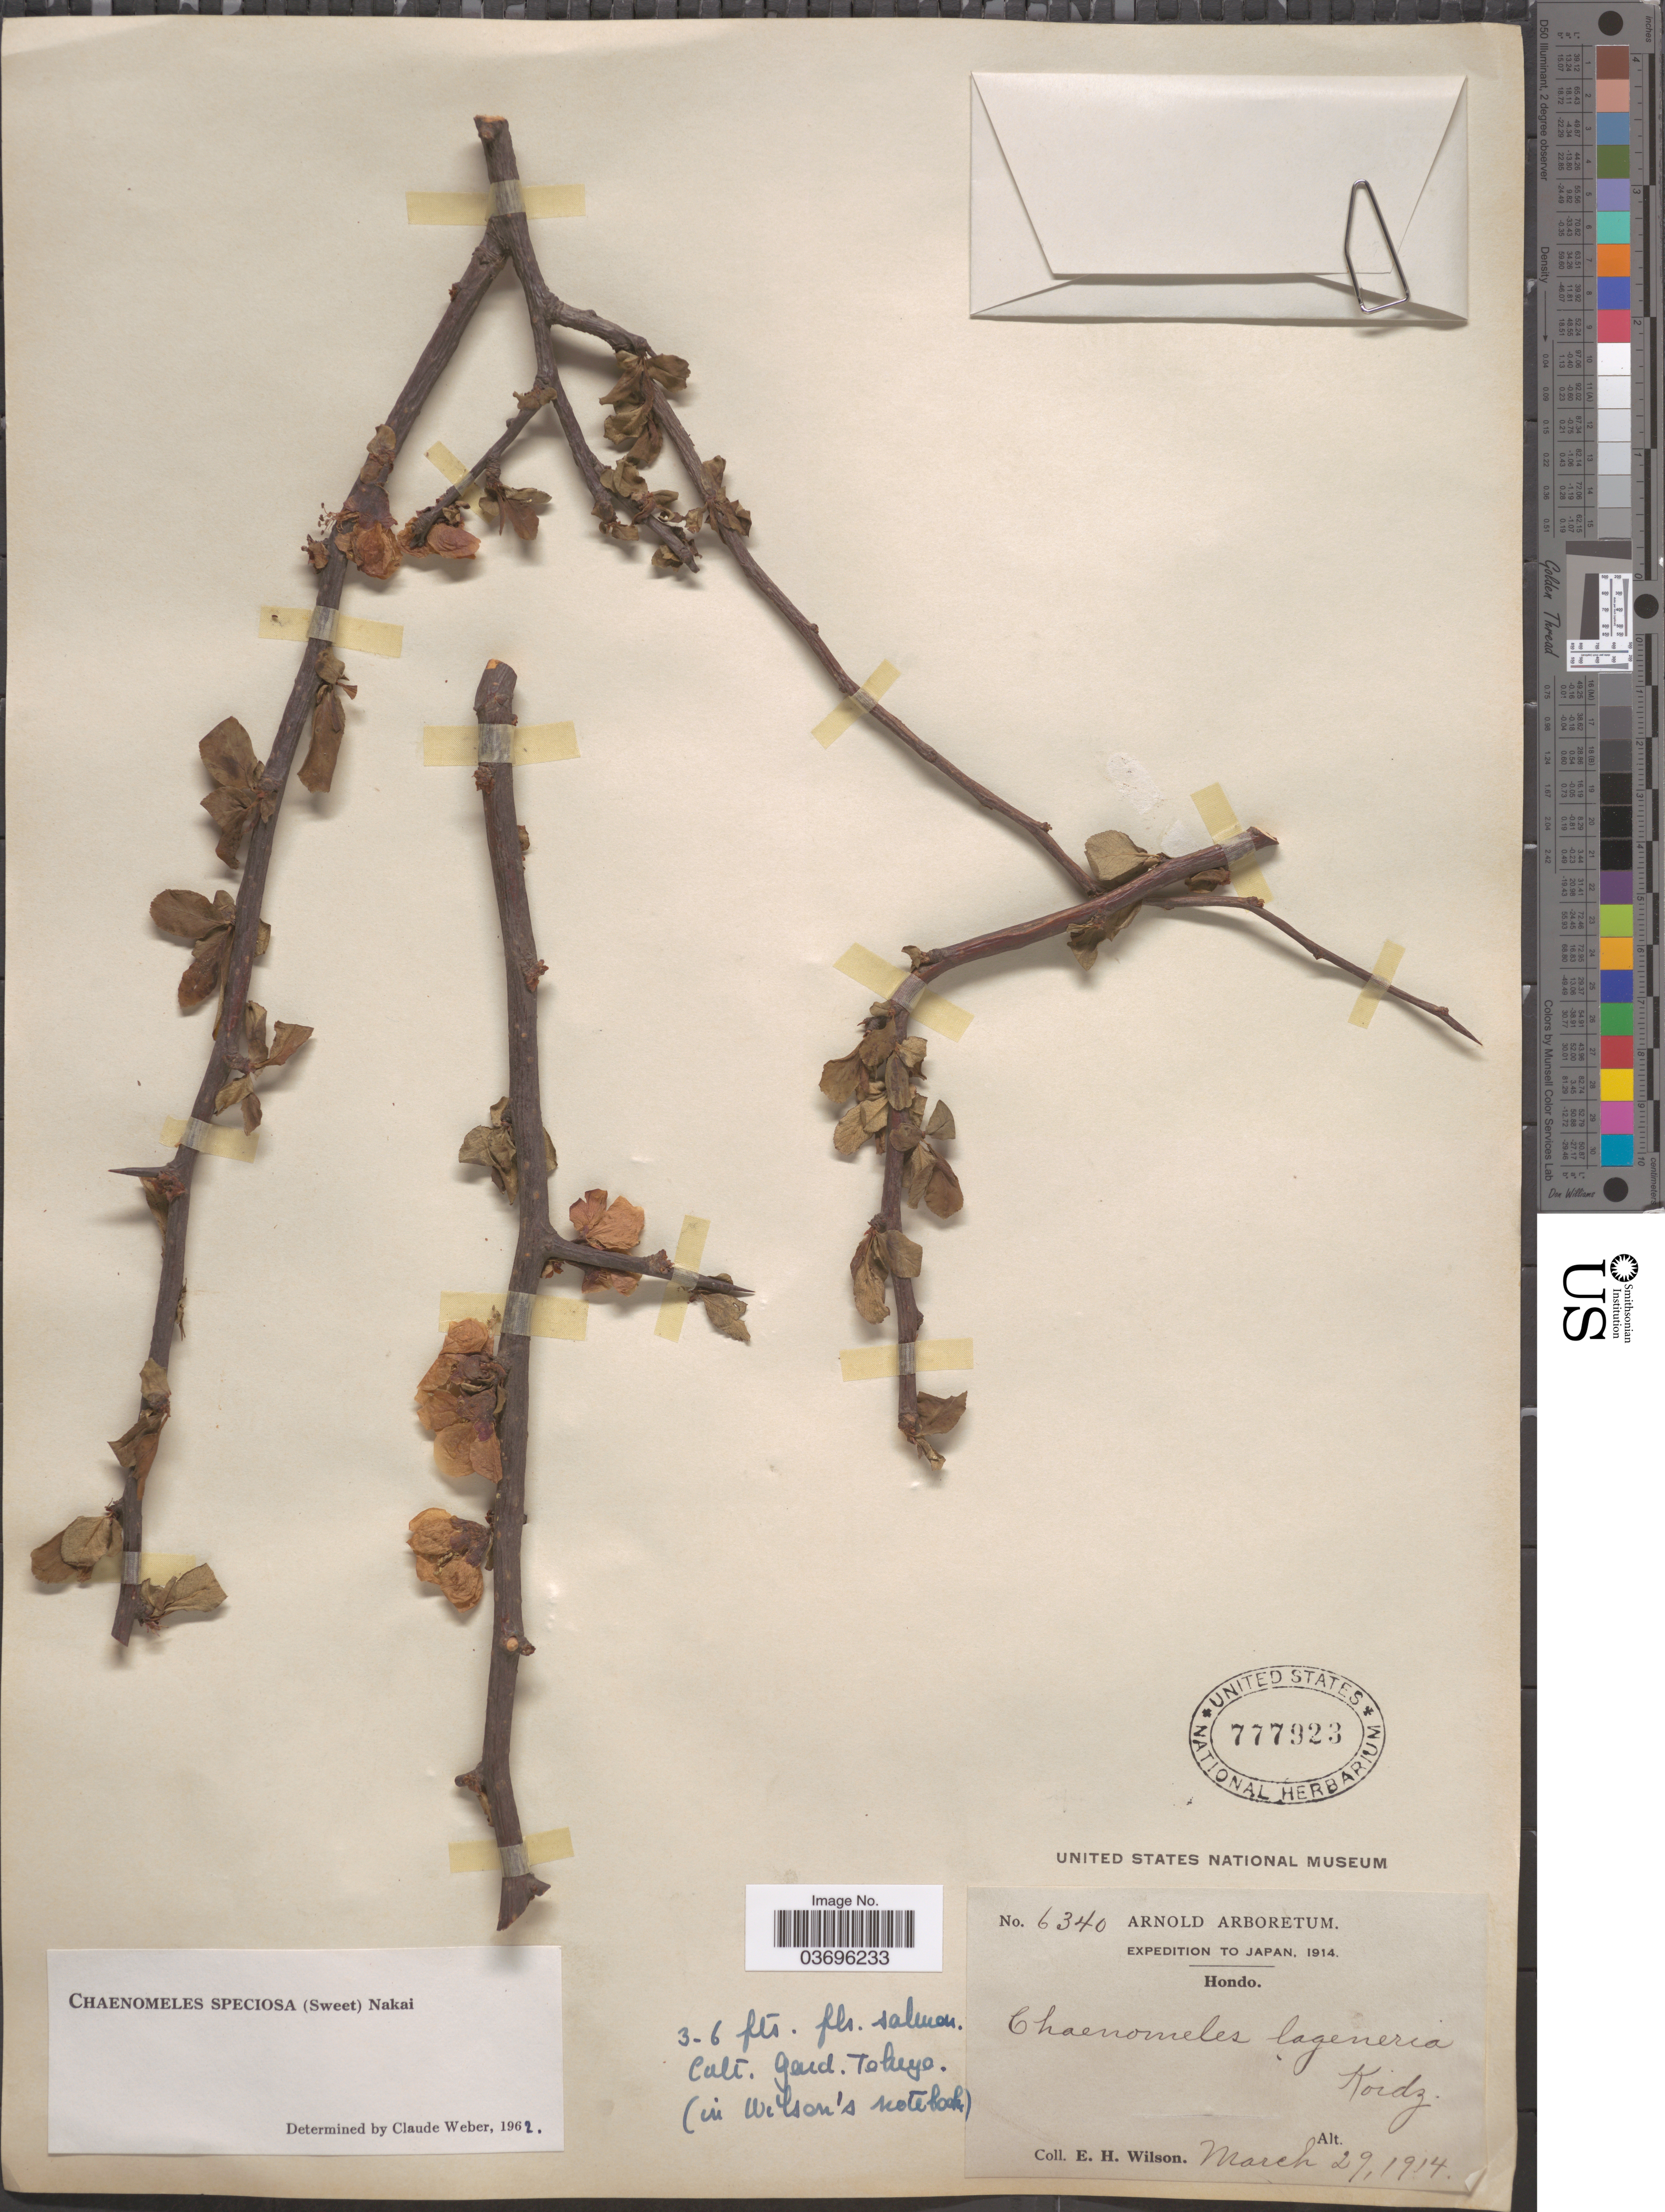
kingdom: Plantae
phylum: Tracheophyta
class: Magnoliopsida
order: Rosales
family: Rosaceae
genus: Chaenomeles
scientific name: Chaenomeles speciosa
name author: (Sweet) Nakai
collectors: E. Wilson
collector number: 6340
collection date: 1914-03-29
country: Japan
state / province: Tokyo, Federal City of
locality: Hondo [unsure placement] Gard. Tokyo.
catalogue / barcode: US 777923